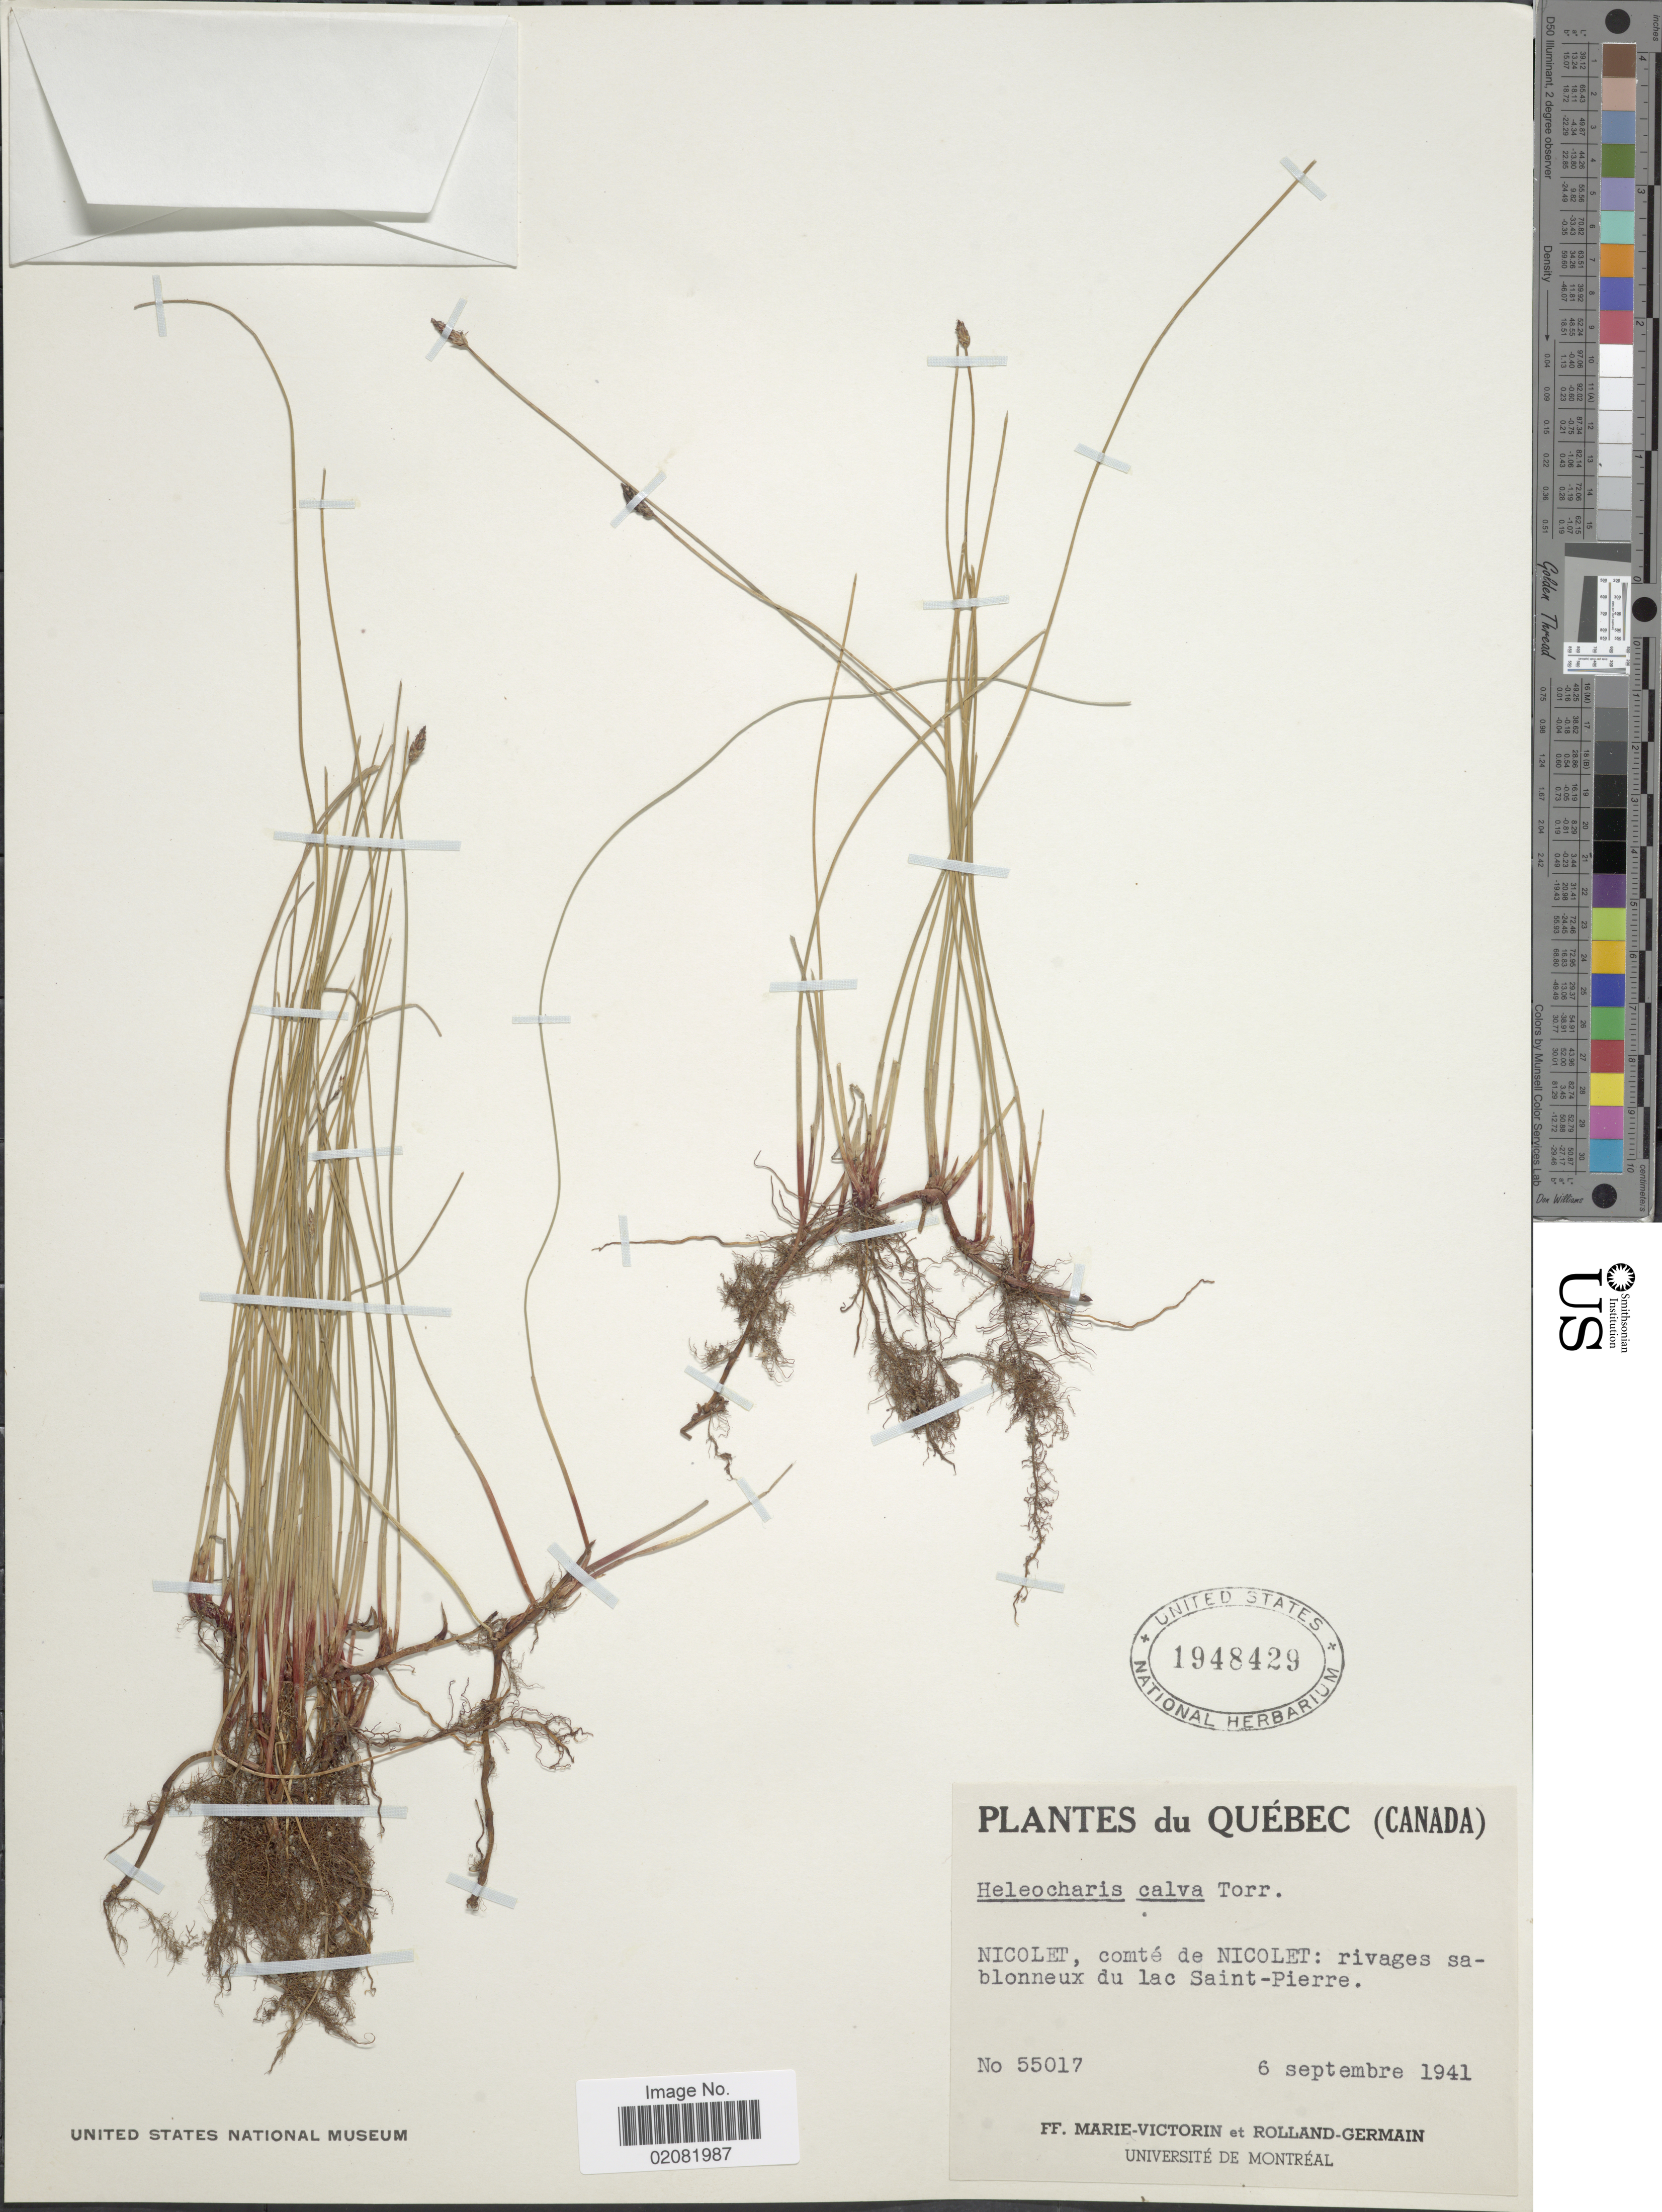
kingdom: Plantae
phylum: Tracheophyta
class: Liliopsida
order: Poales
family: Cyperaceae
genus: Eleocharis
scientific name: Eleocharis erythropoda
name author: Steud.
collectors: F. Marie-Victorin & Rolland-Germain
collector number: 55017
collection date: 1941-09-06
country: Canada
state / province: Quebec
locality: Nicolet, comté de Nicolet: rivages sablonneux du lac Saint-Pierre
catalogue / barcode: US 1948429